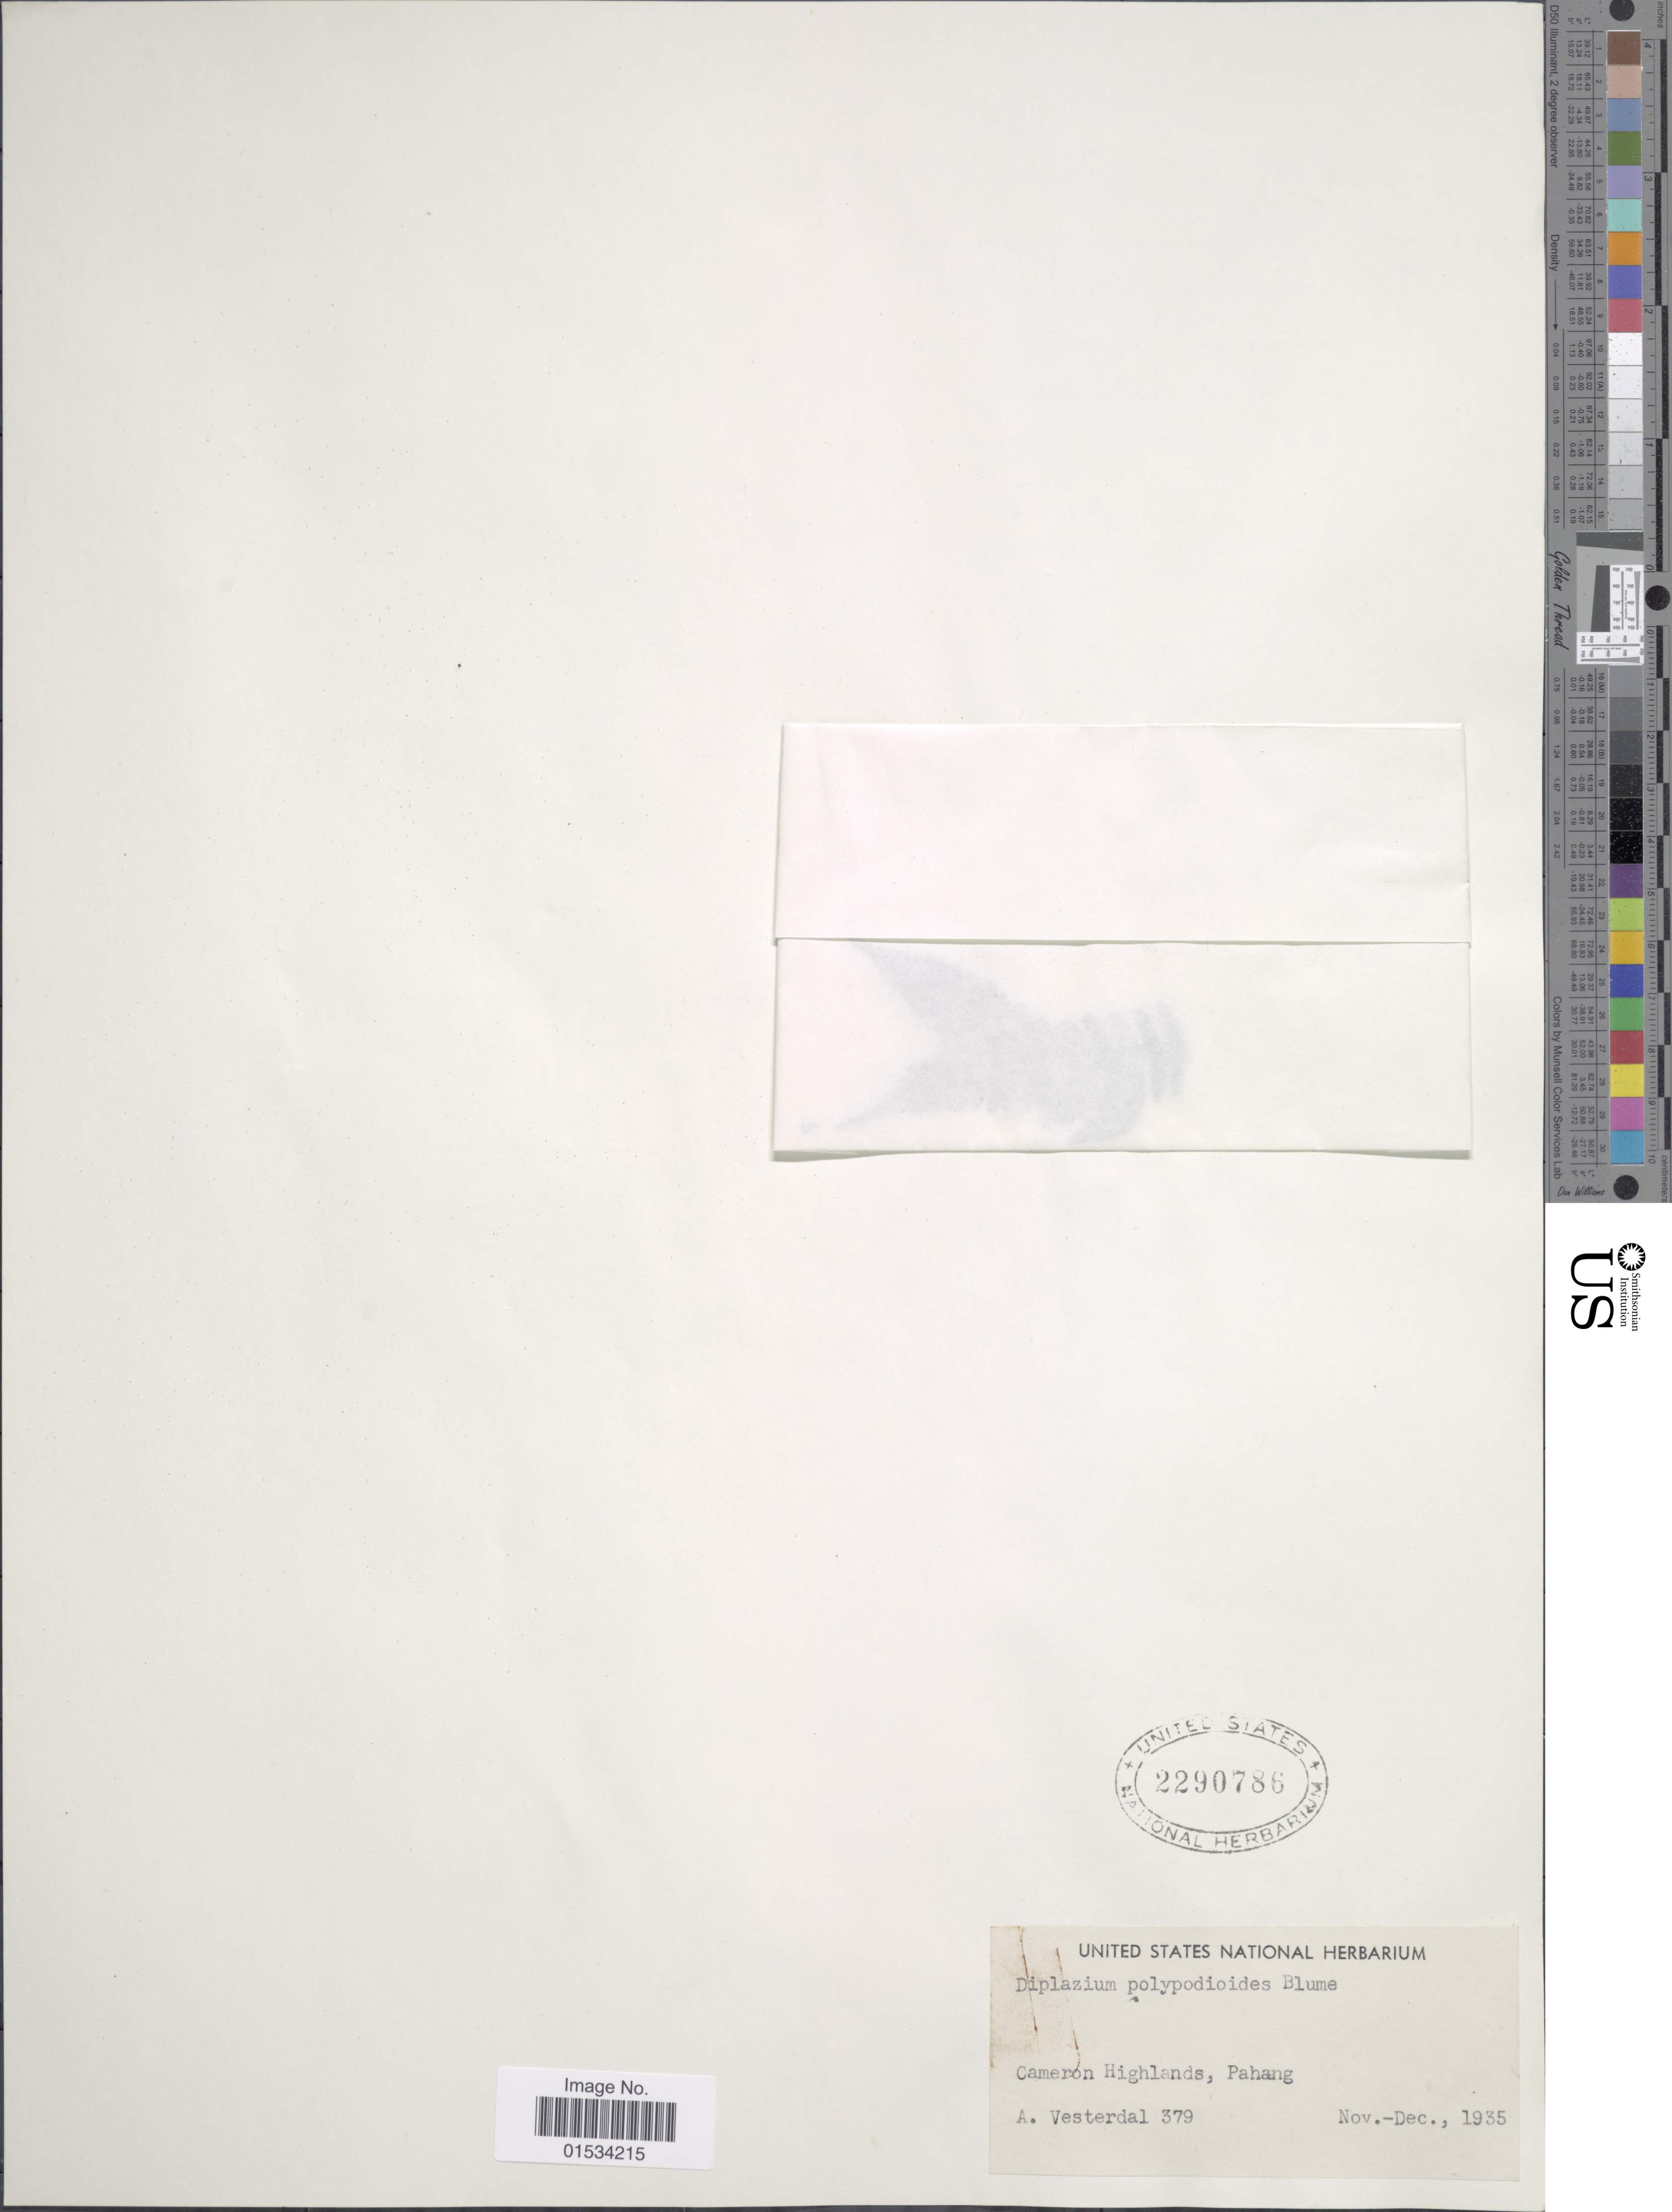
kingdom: Plantae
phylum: Tracheophyta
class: Polypodiopsida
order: Polypodiales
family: Athyriaceae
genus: Diplazium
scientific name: Diplazium polypodioides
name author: Blume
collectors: A. Vesterdal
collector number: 379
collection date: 1935-11/1935-12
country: Malaysia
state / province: Pahang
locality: Cameron Highlands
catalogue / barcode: US 2290786